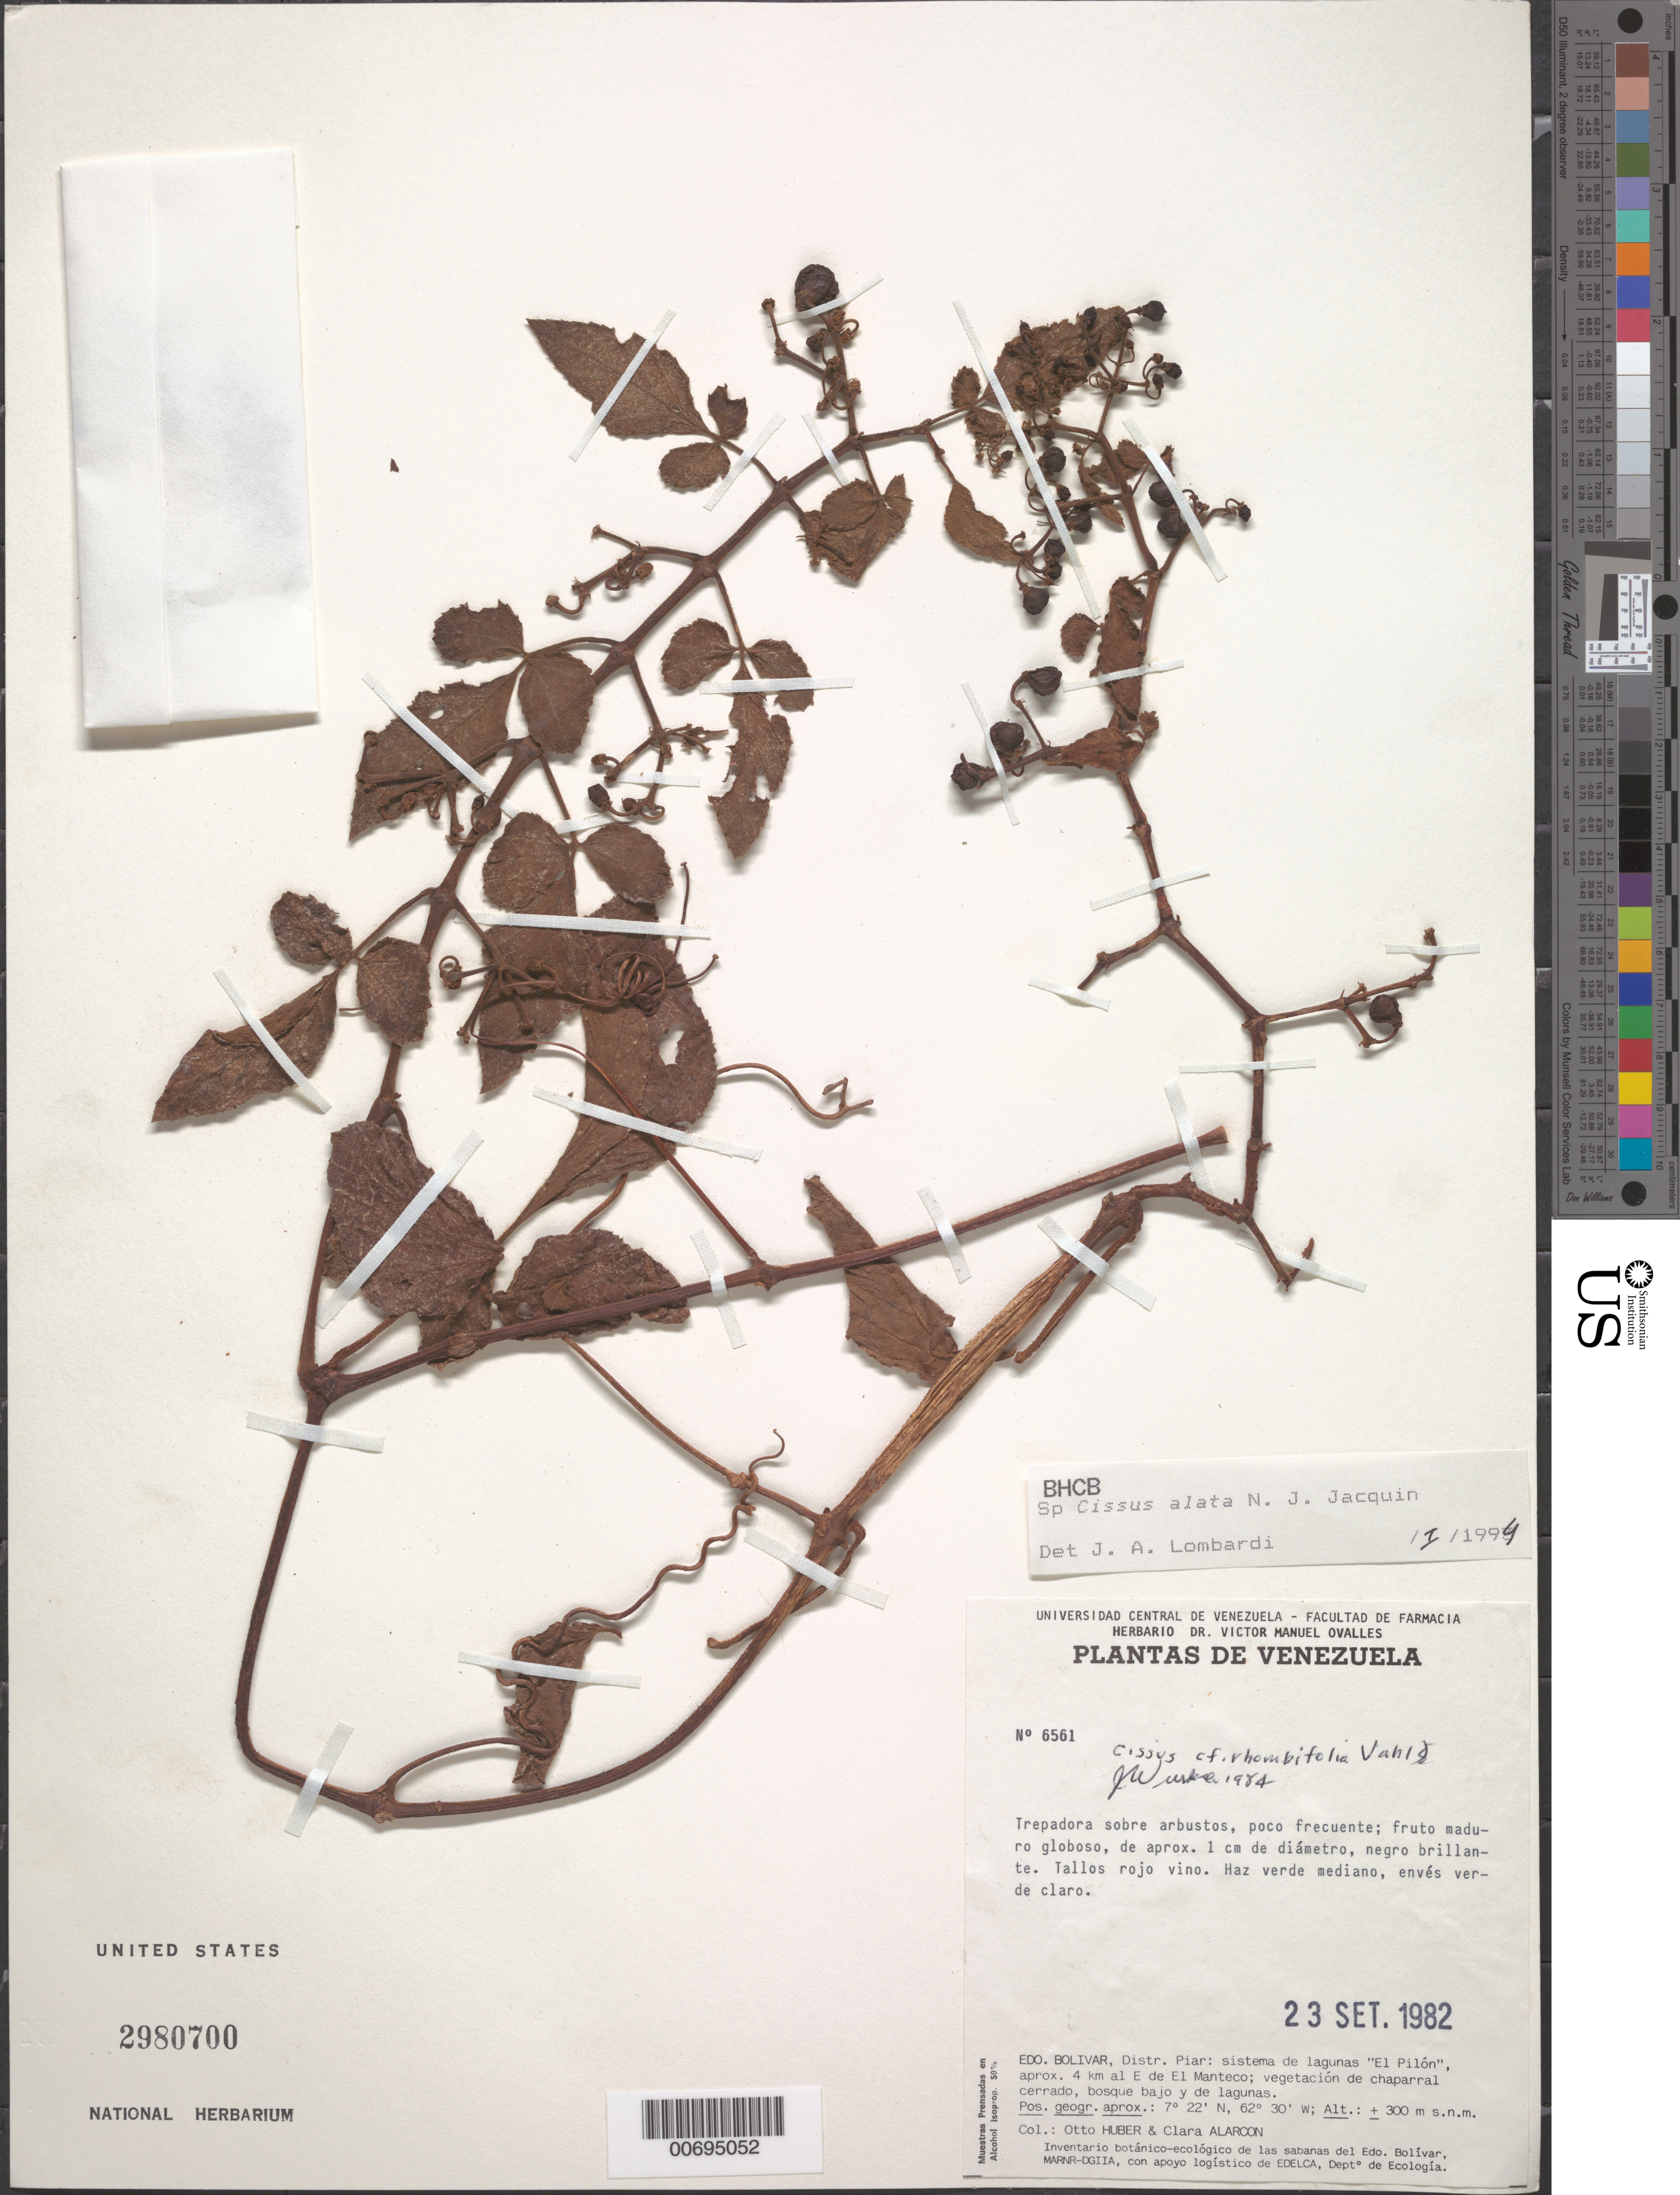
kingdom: Plantae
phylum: Tracheophyta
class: Magnoliopsida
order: Vitales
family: Vitaceae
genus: Cissus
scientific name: Cissus alata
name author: Jacq.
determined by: Lombardi, Julio A.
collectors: O. Huber & C. Alarcon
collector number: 6561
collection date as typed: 23-Sep-82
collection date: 1982-09-23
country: Venezuela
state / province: Bolívar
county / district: Piar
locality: El Manteco, 4 km E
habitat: Veg. de chaparral cerrado, bosque bajo y de lagunas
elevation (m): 300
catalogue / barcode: US 2980700